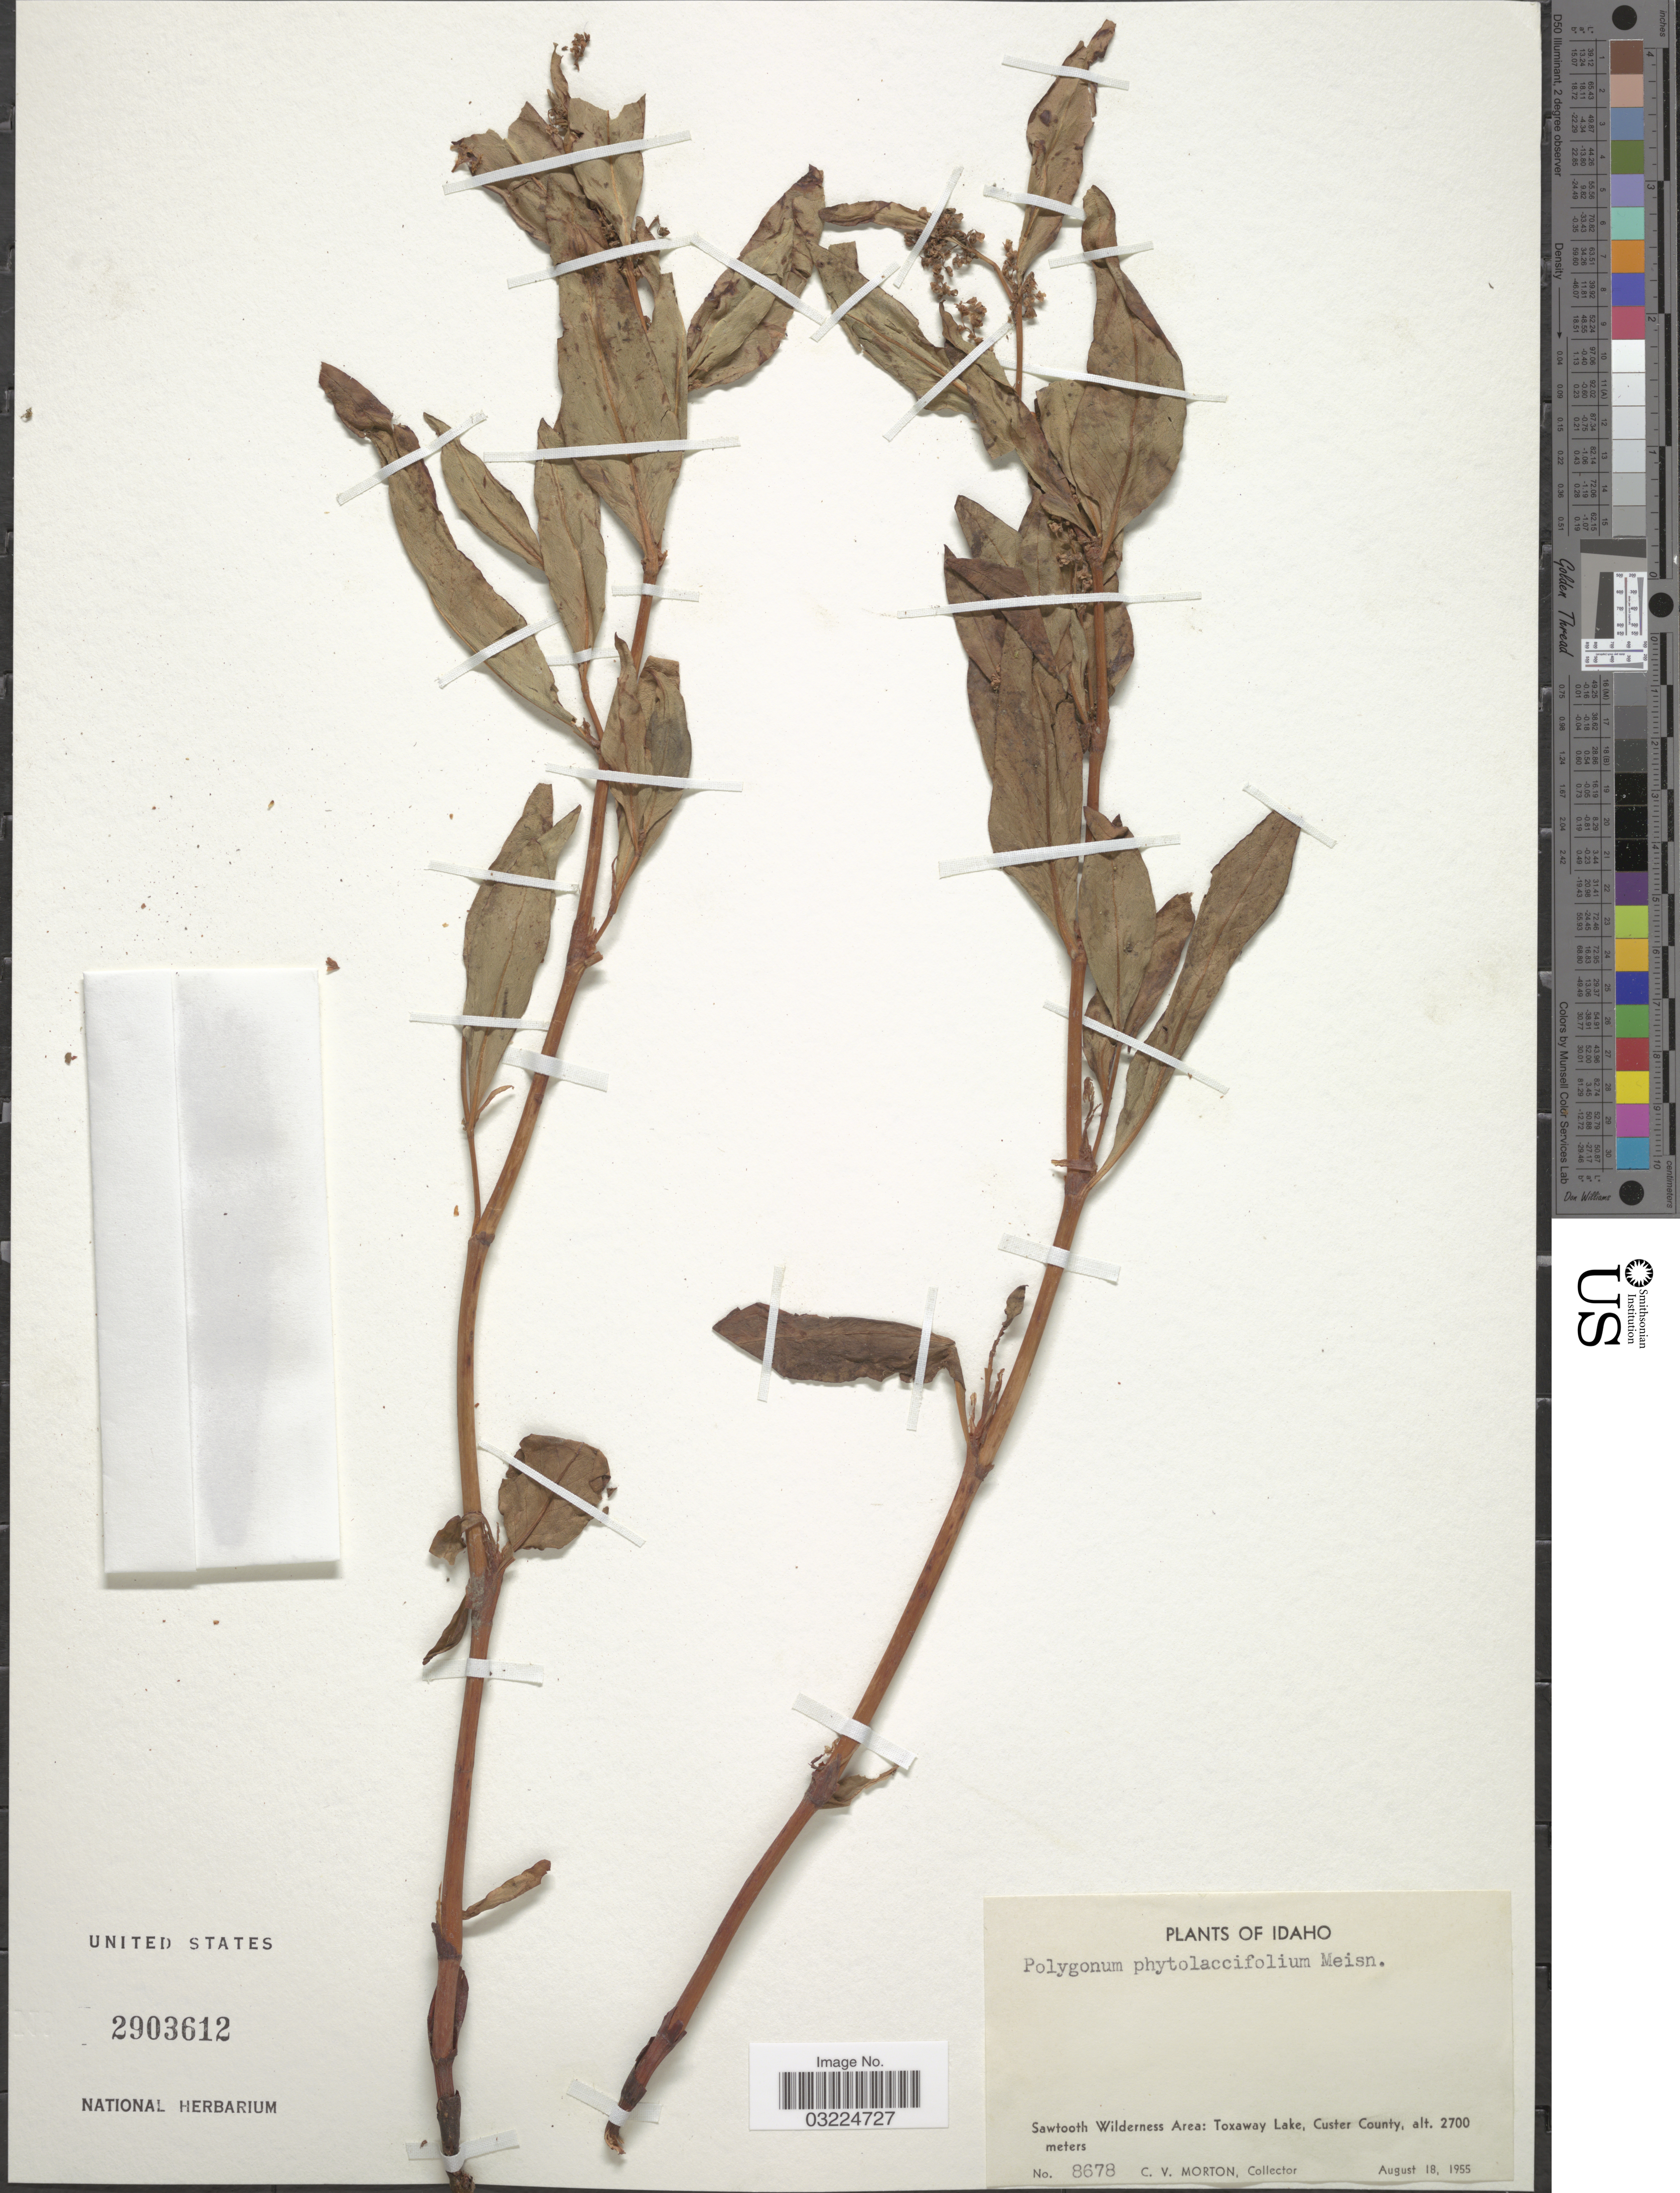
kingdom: Plantae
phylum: Tracheophyta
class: Magnoliopsida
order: Caryophyllales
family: Polygonaceae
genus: Koenigia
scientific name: Koenigia phytolaccifolia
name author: (Meisn. ex Small) T.M. Schust. & Reveal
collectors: C. V. Morton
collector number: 8678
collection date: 1955-08-18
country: United States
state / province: Idaho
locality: Sawtooth Wilderness Area: Toxaway Lake, Custer County.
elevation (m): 2700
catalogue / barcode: US 2903612